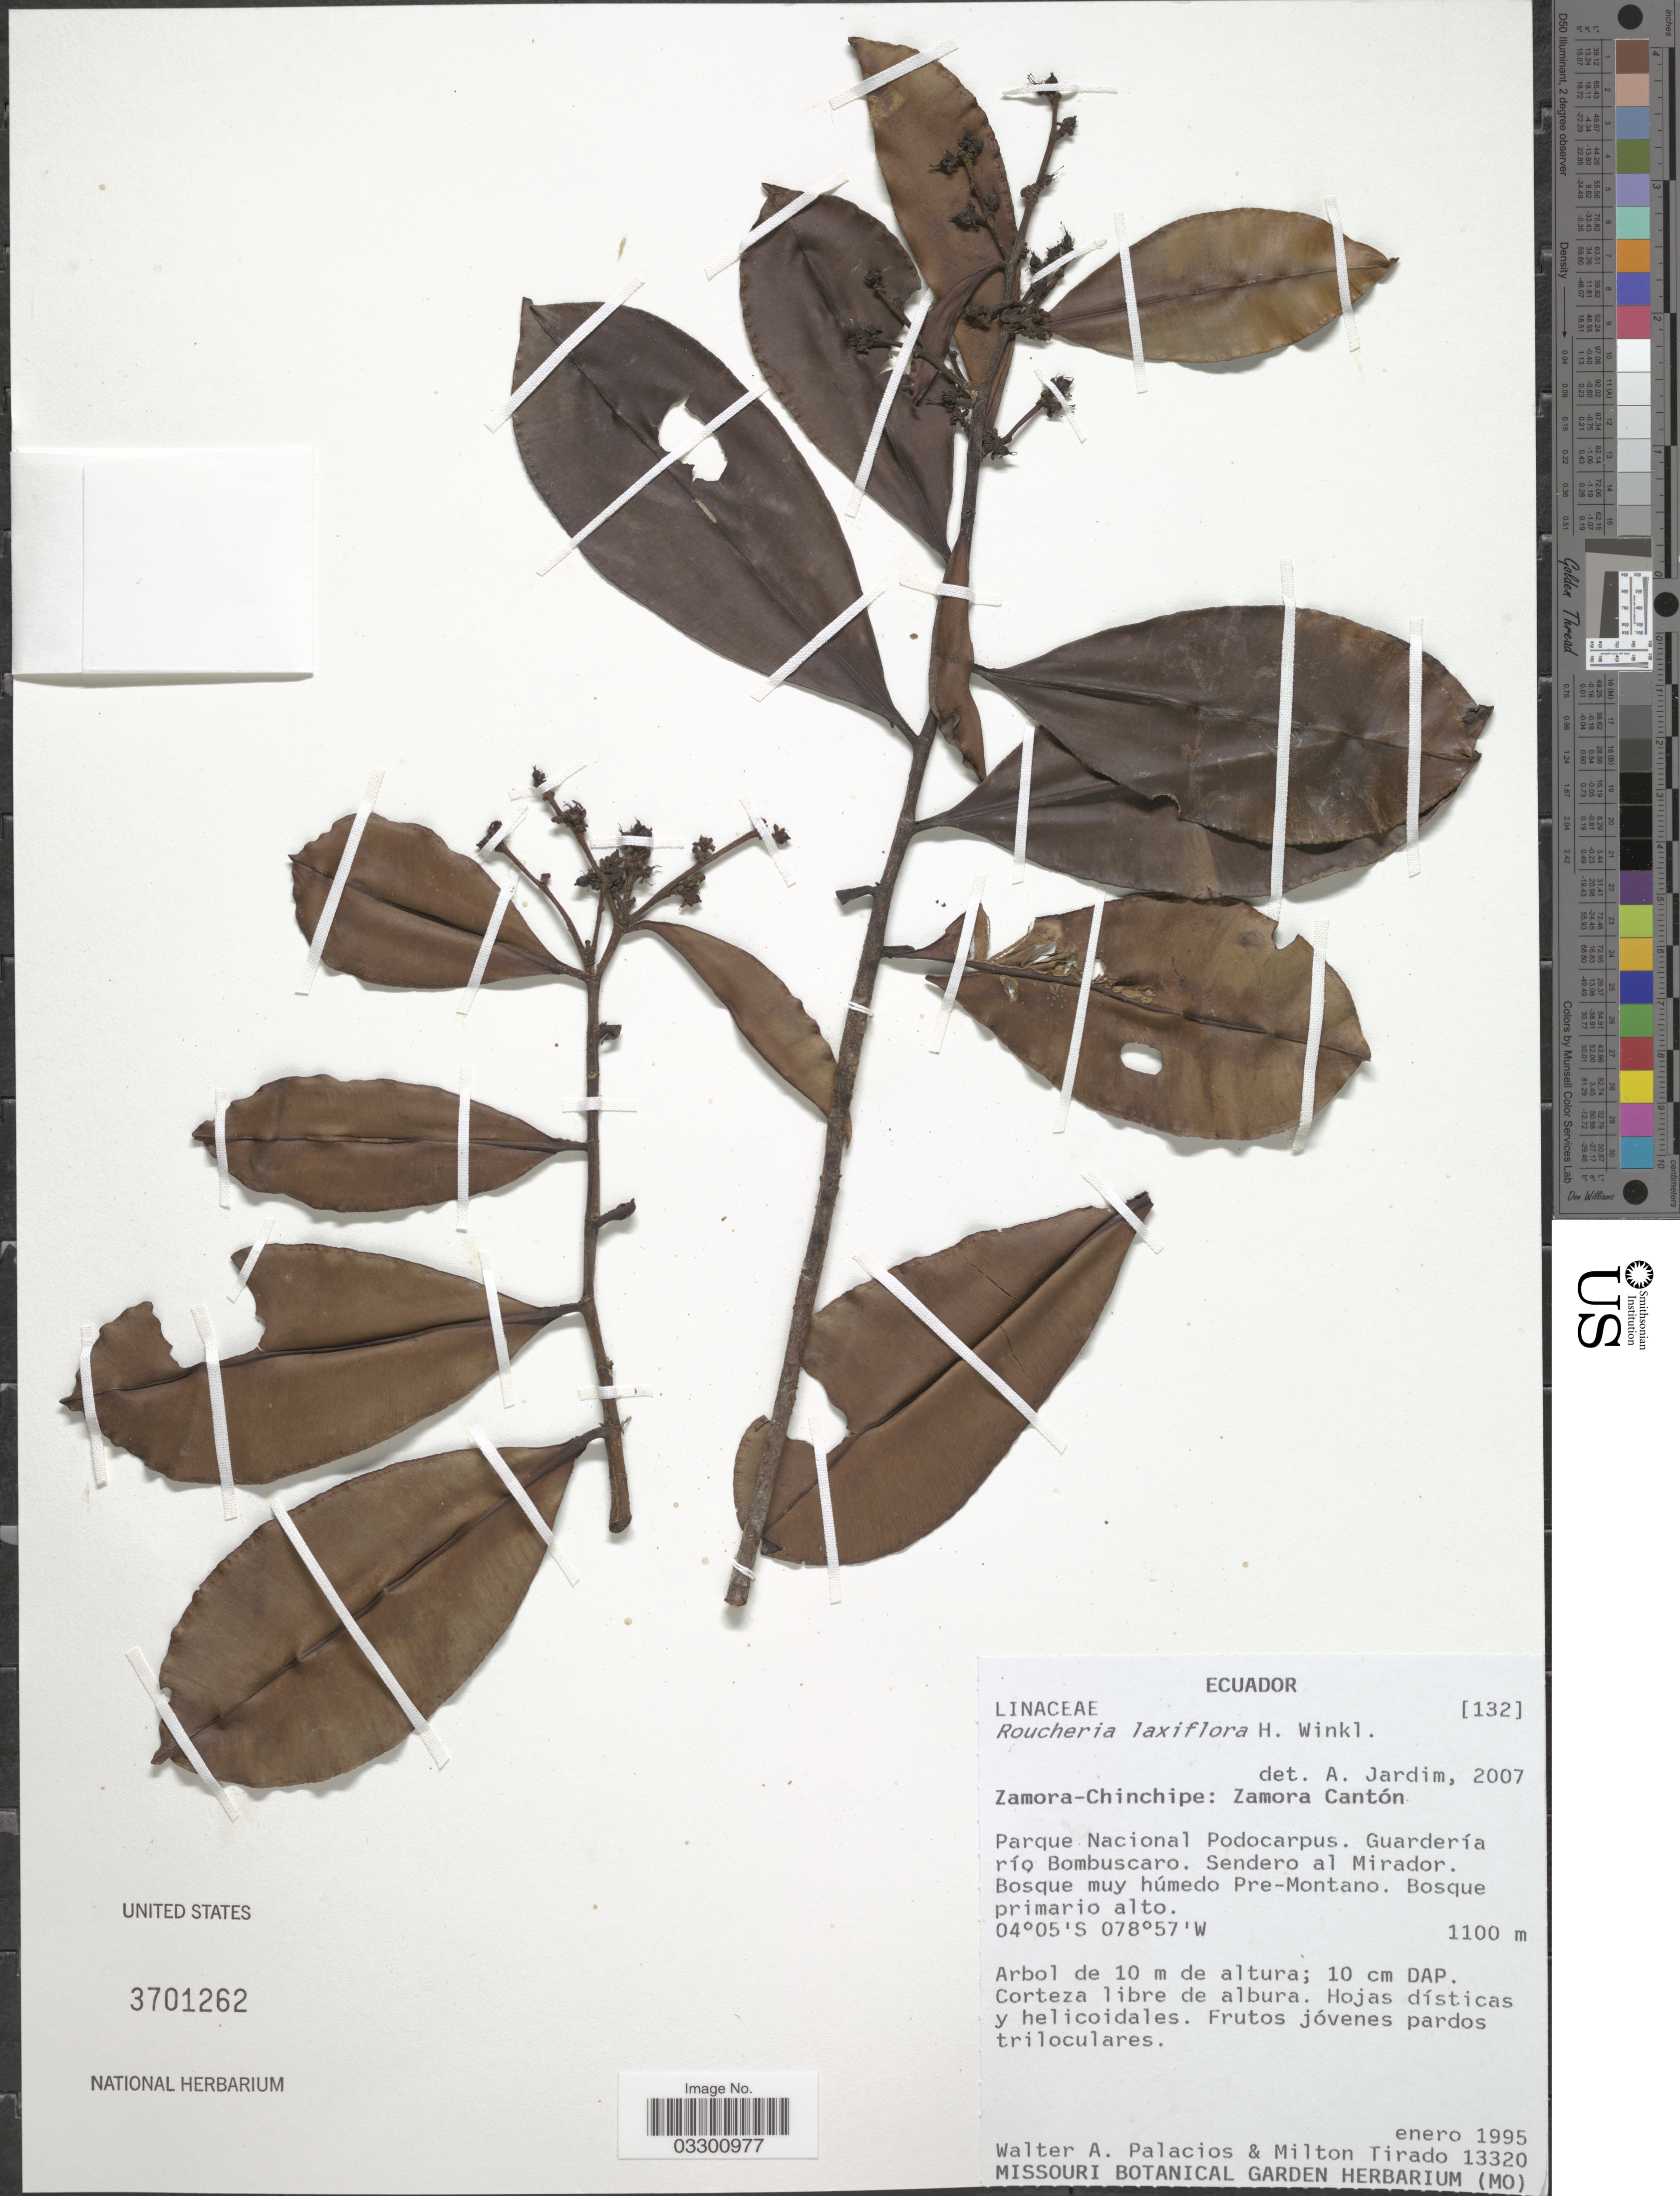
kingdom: Plantae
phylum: Tracheophyta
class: Magnoliopsida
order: Malpighiales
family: Linaceae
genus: Roucheria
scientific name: Roucheria laxiflora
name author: H. Winkl.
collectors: W. Palacios & M. Tirado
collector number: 13320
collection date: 1995-01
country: Ecuador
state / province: Zamora-Chinchipe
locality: Zamora Cantón. Parque Nacional Podocarpus. Guardería río Bombuscaro. Sendero al Mirador.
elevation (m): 1100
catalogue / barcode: US 3701262